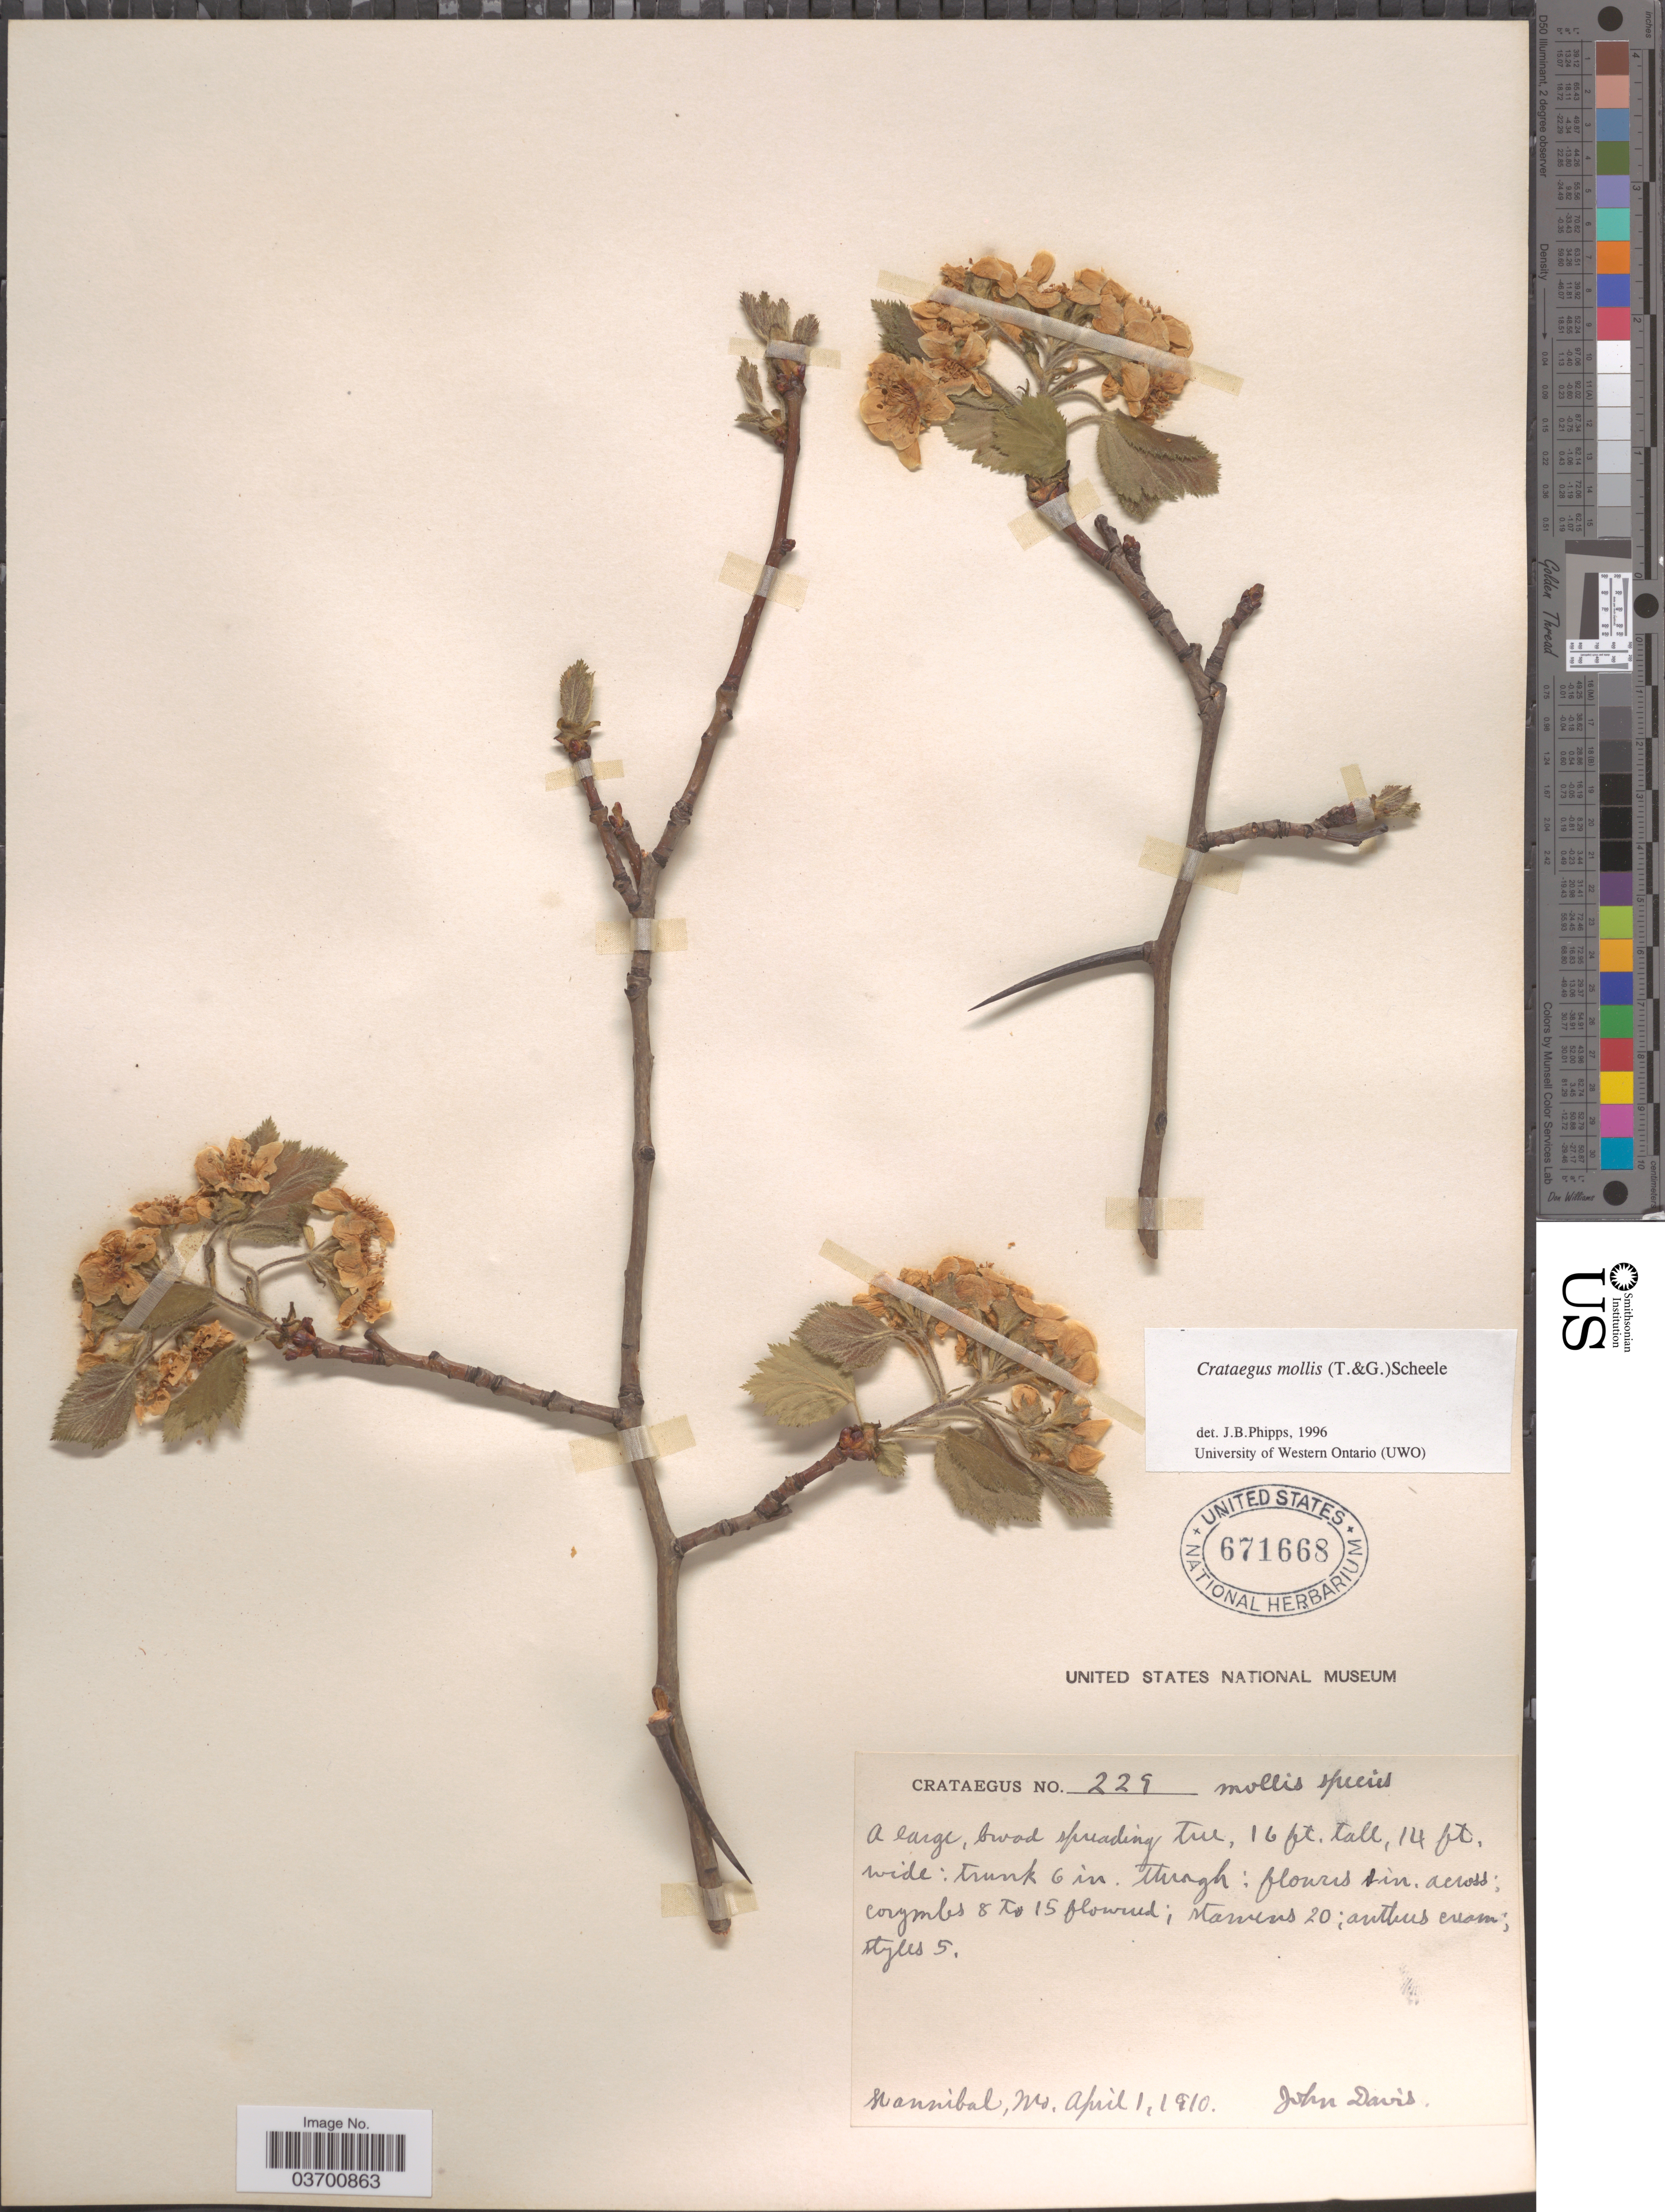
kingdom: Plantae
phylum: Tracheophyta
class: Magnoliopsida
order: Rosales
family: Rosaceae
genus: Crataegus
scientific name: Crataegus mollis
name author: (Torr. & A. Gray) Scheele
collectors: J. Davis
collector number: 229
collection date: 1910-04-01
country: United States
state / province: Missouri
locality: Hannibal.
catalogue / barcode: US 671668